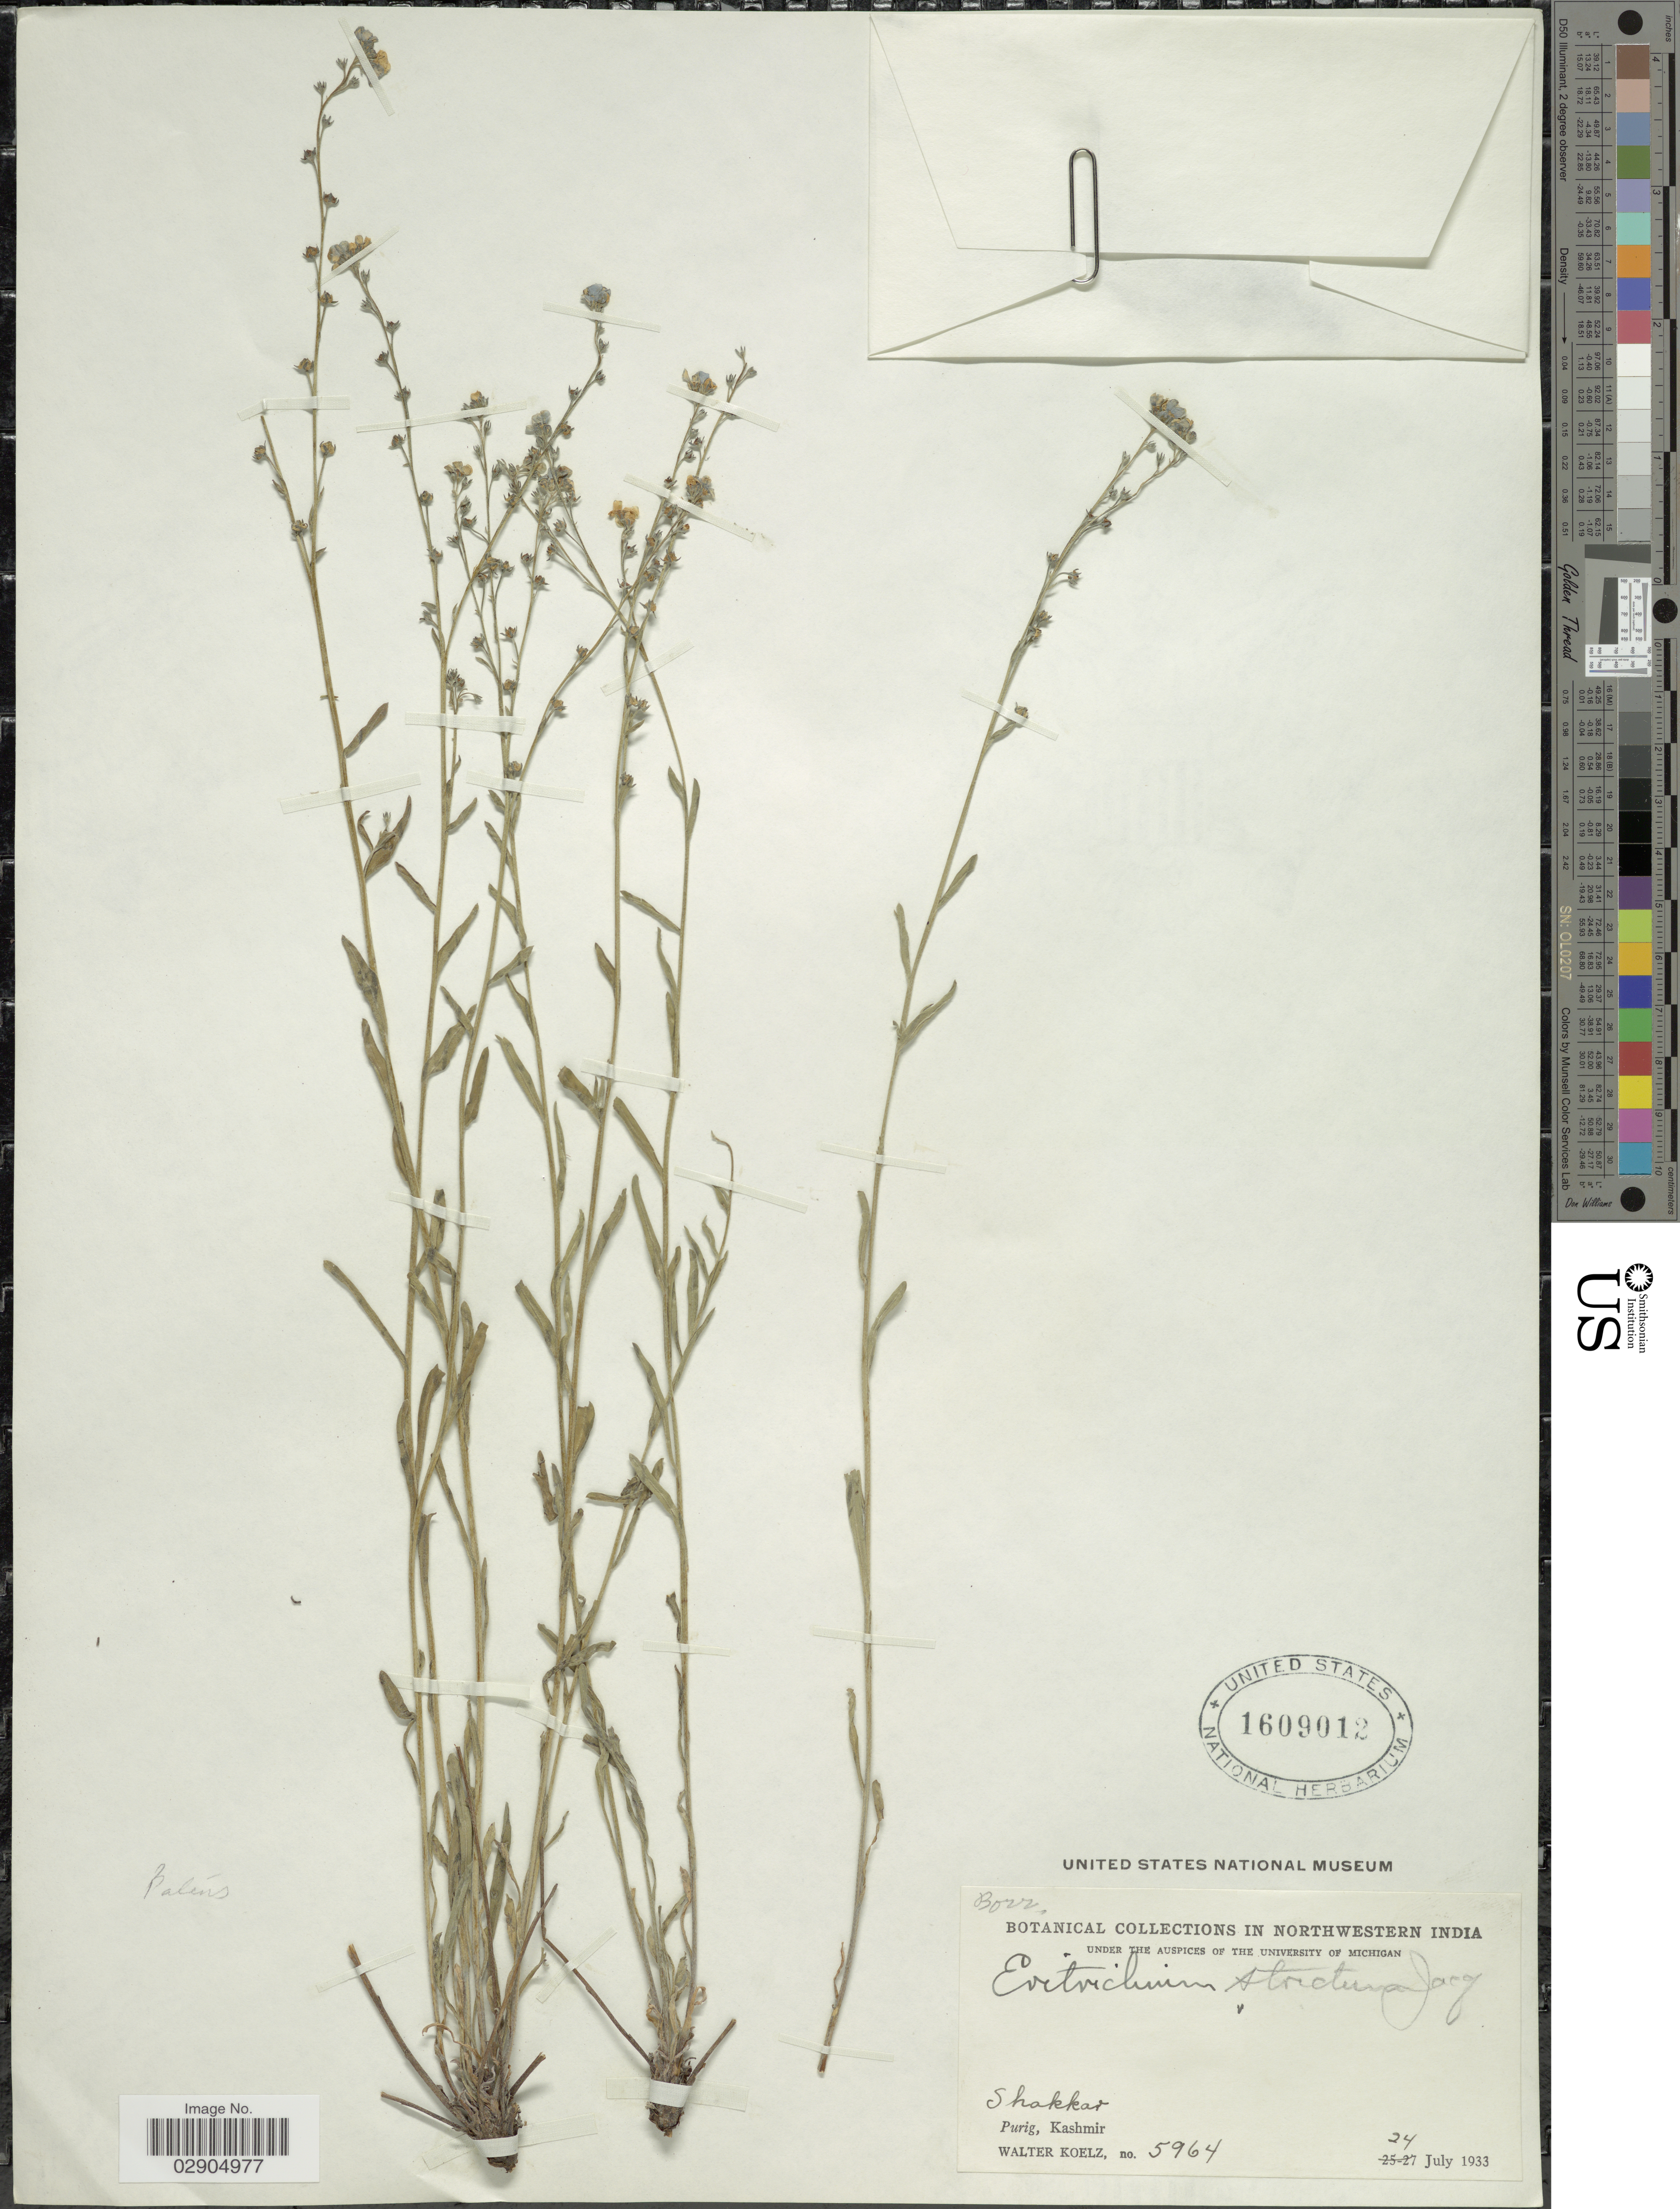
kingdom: Plantae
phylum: Tracheophyta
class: Magnoliopsida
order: Boraginales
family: Boraginaceae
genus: Eritrichium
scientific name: Eritrichium strictum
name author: Decne.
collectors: W. N. Koelz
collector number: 5964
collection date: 1933-07-24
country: India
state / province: Jammu and Kashmir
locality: Northwestern India. Shakkar, Purig, Kashmir.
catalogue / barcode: US 1609012